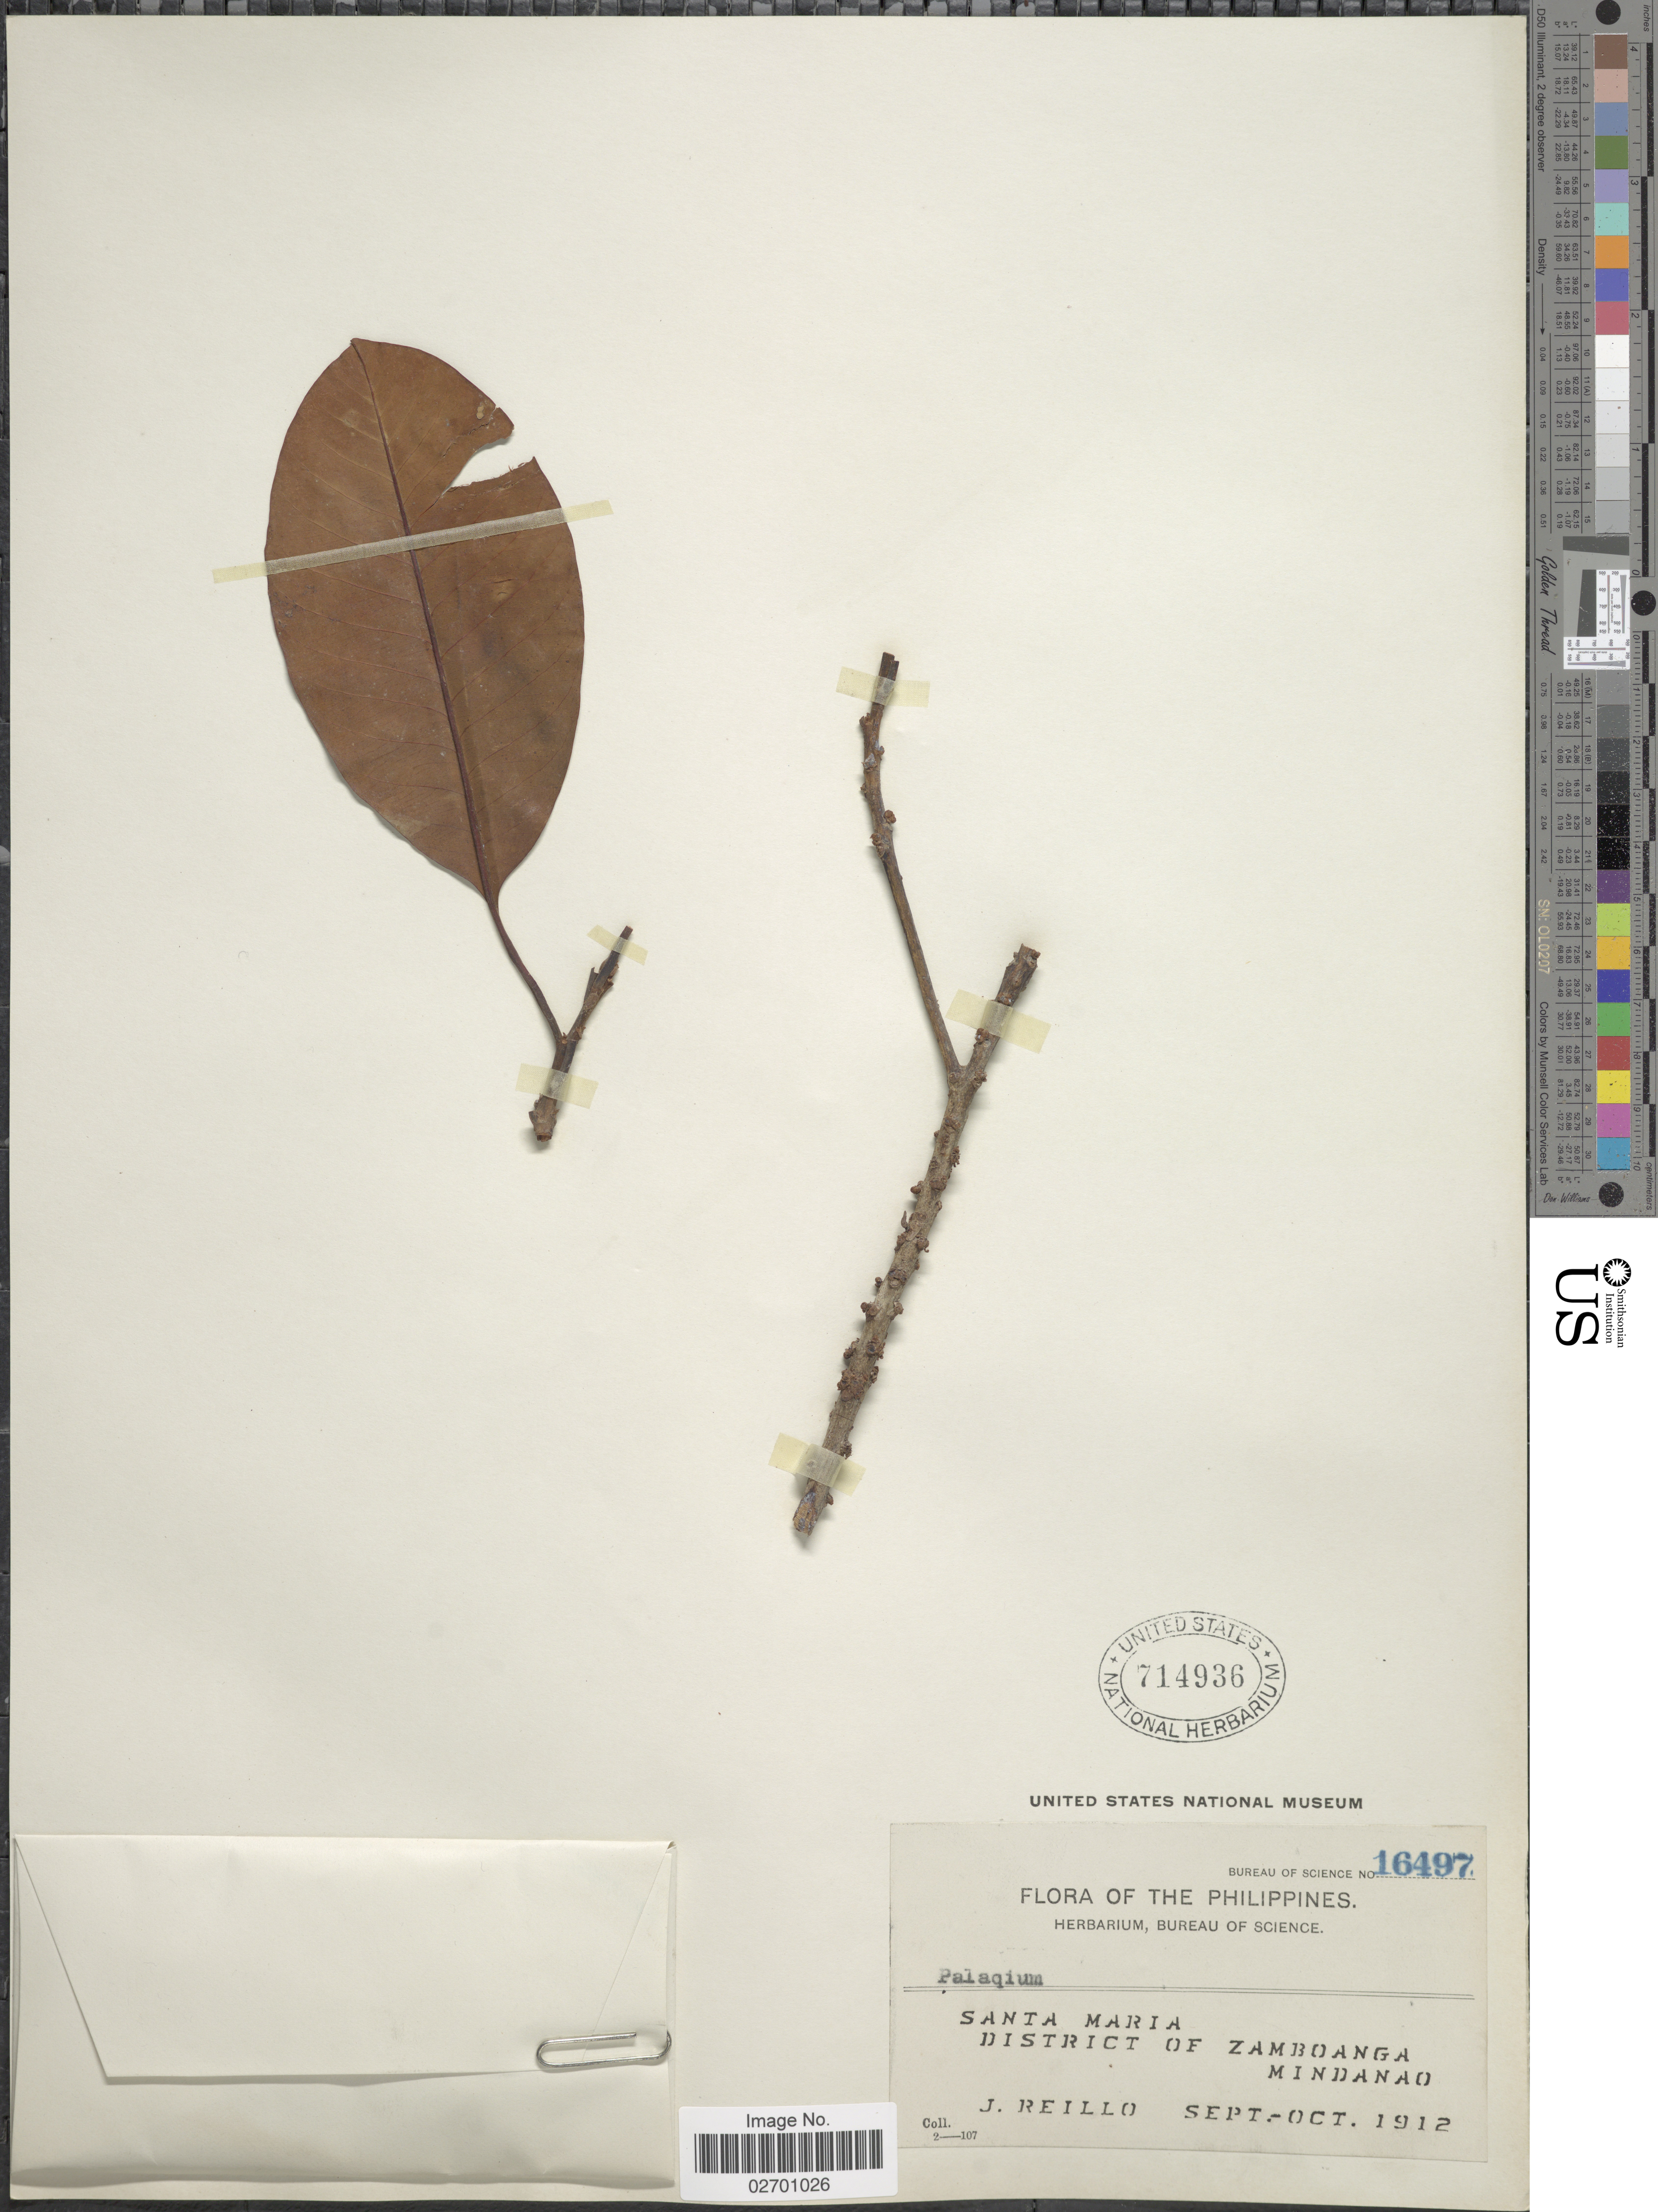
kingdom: Plantae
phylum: Tracheophyta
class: Magnoliopsida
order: Ericales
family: Sapotaceae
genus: Palaquium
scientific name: Palaquium sp.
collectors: J. Reillo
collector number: Bureau of Science 16497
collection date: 1912-09/1912-10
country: Philippines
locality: Santa Maria, District of Zamboanga, Mindanao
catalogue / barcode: US 714936